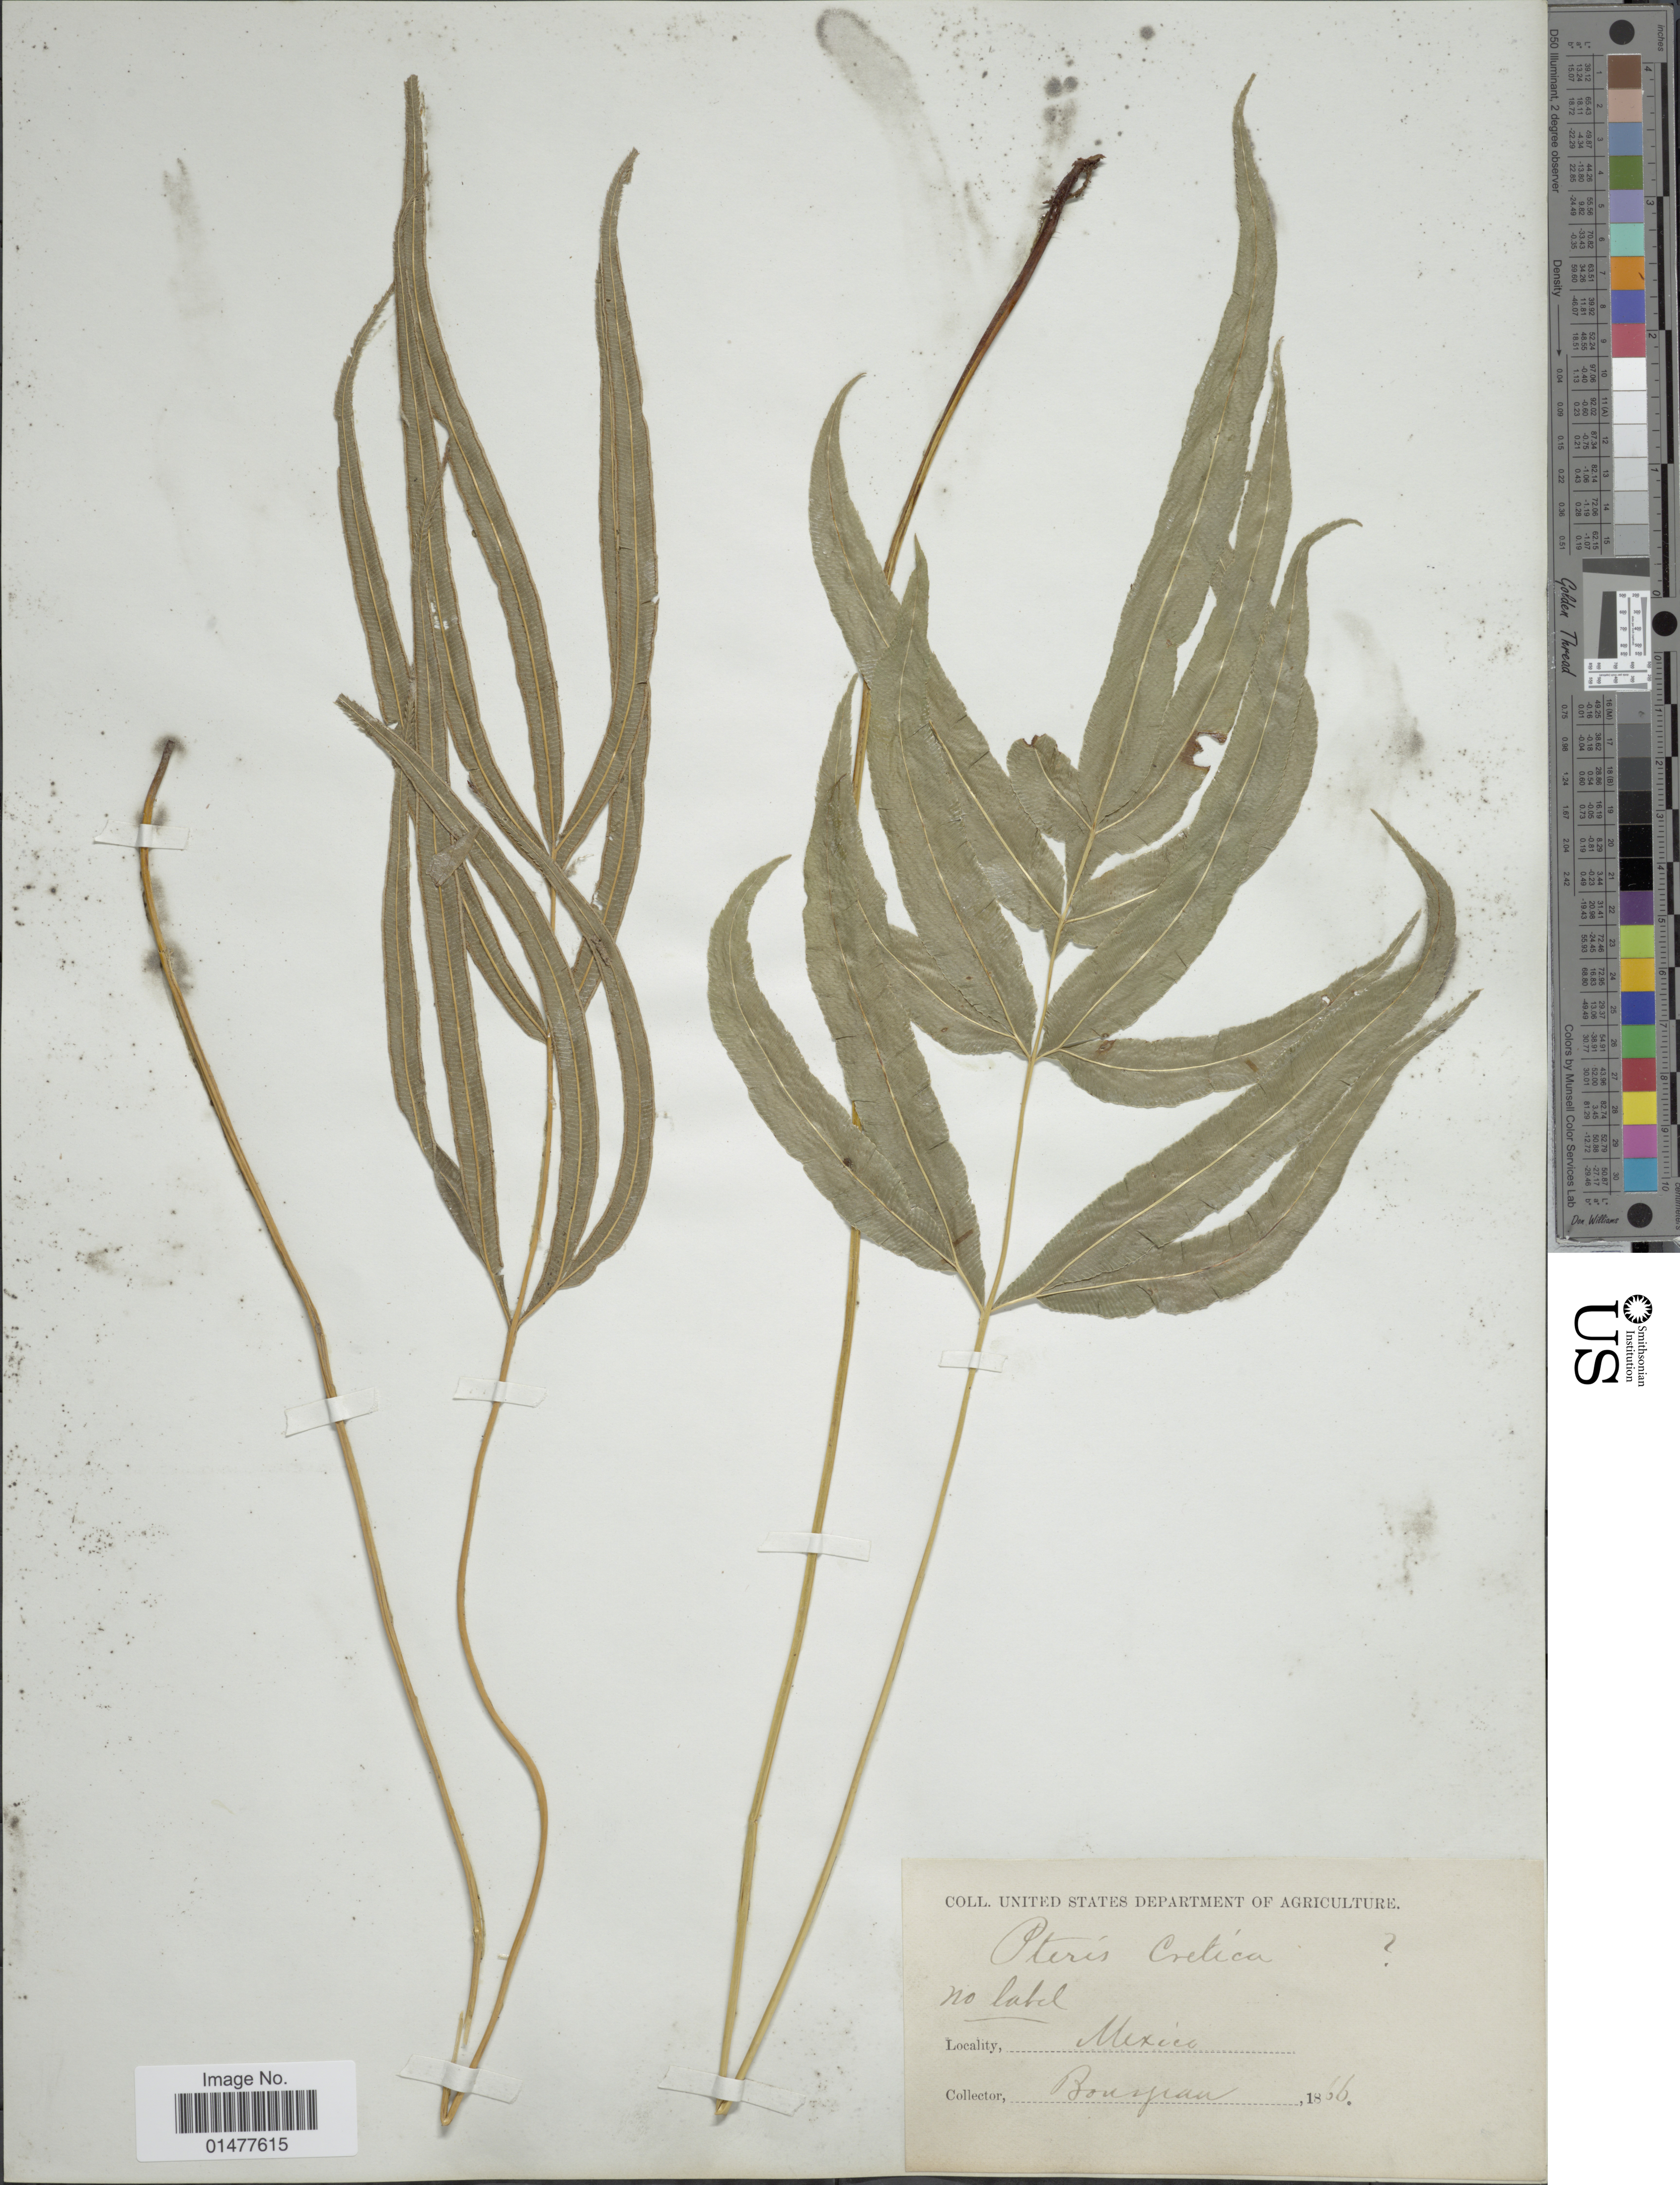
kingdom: Plantae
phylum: Tracheophyta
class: Polypodiopsida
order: Polypodiales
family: Pteridaceae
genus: Pteris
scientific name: Pteris cretica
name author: L.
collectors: -. Bourgeau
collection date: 1866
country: Mexico